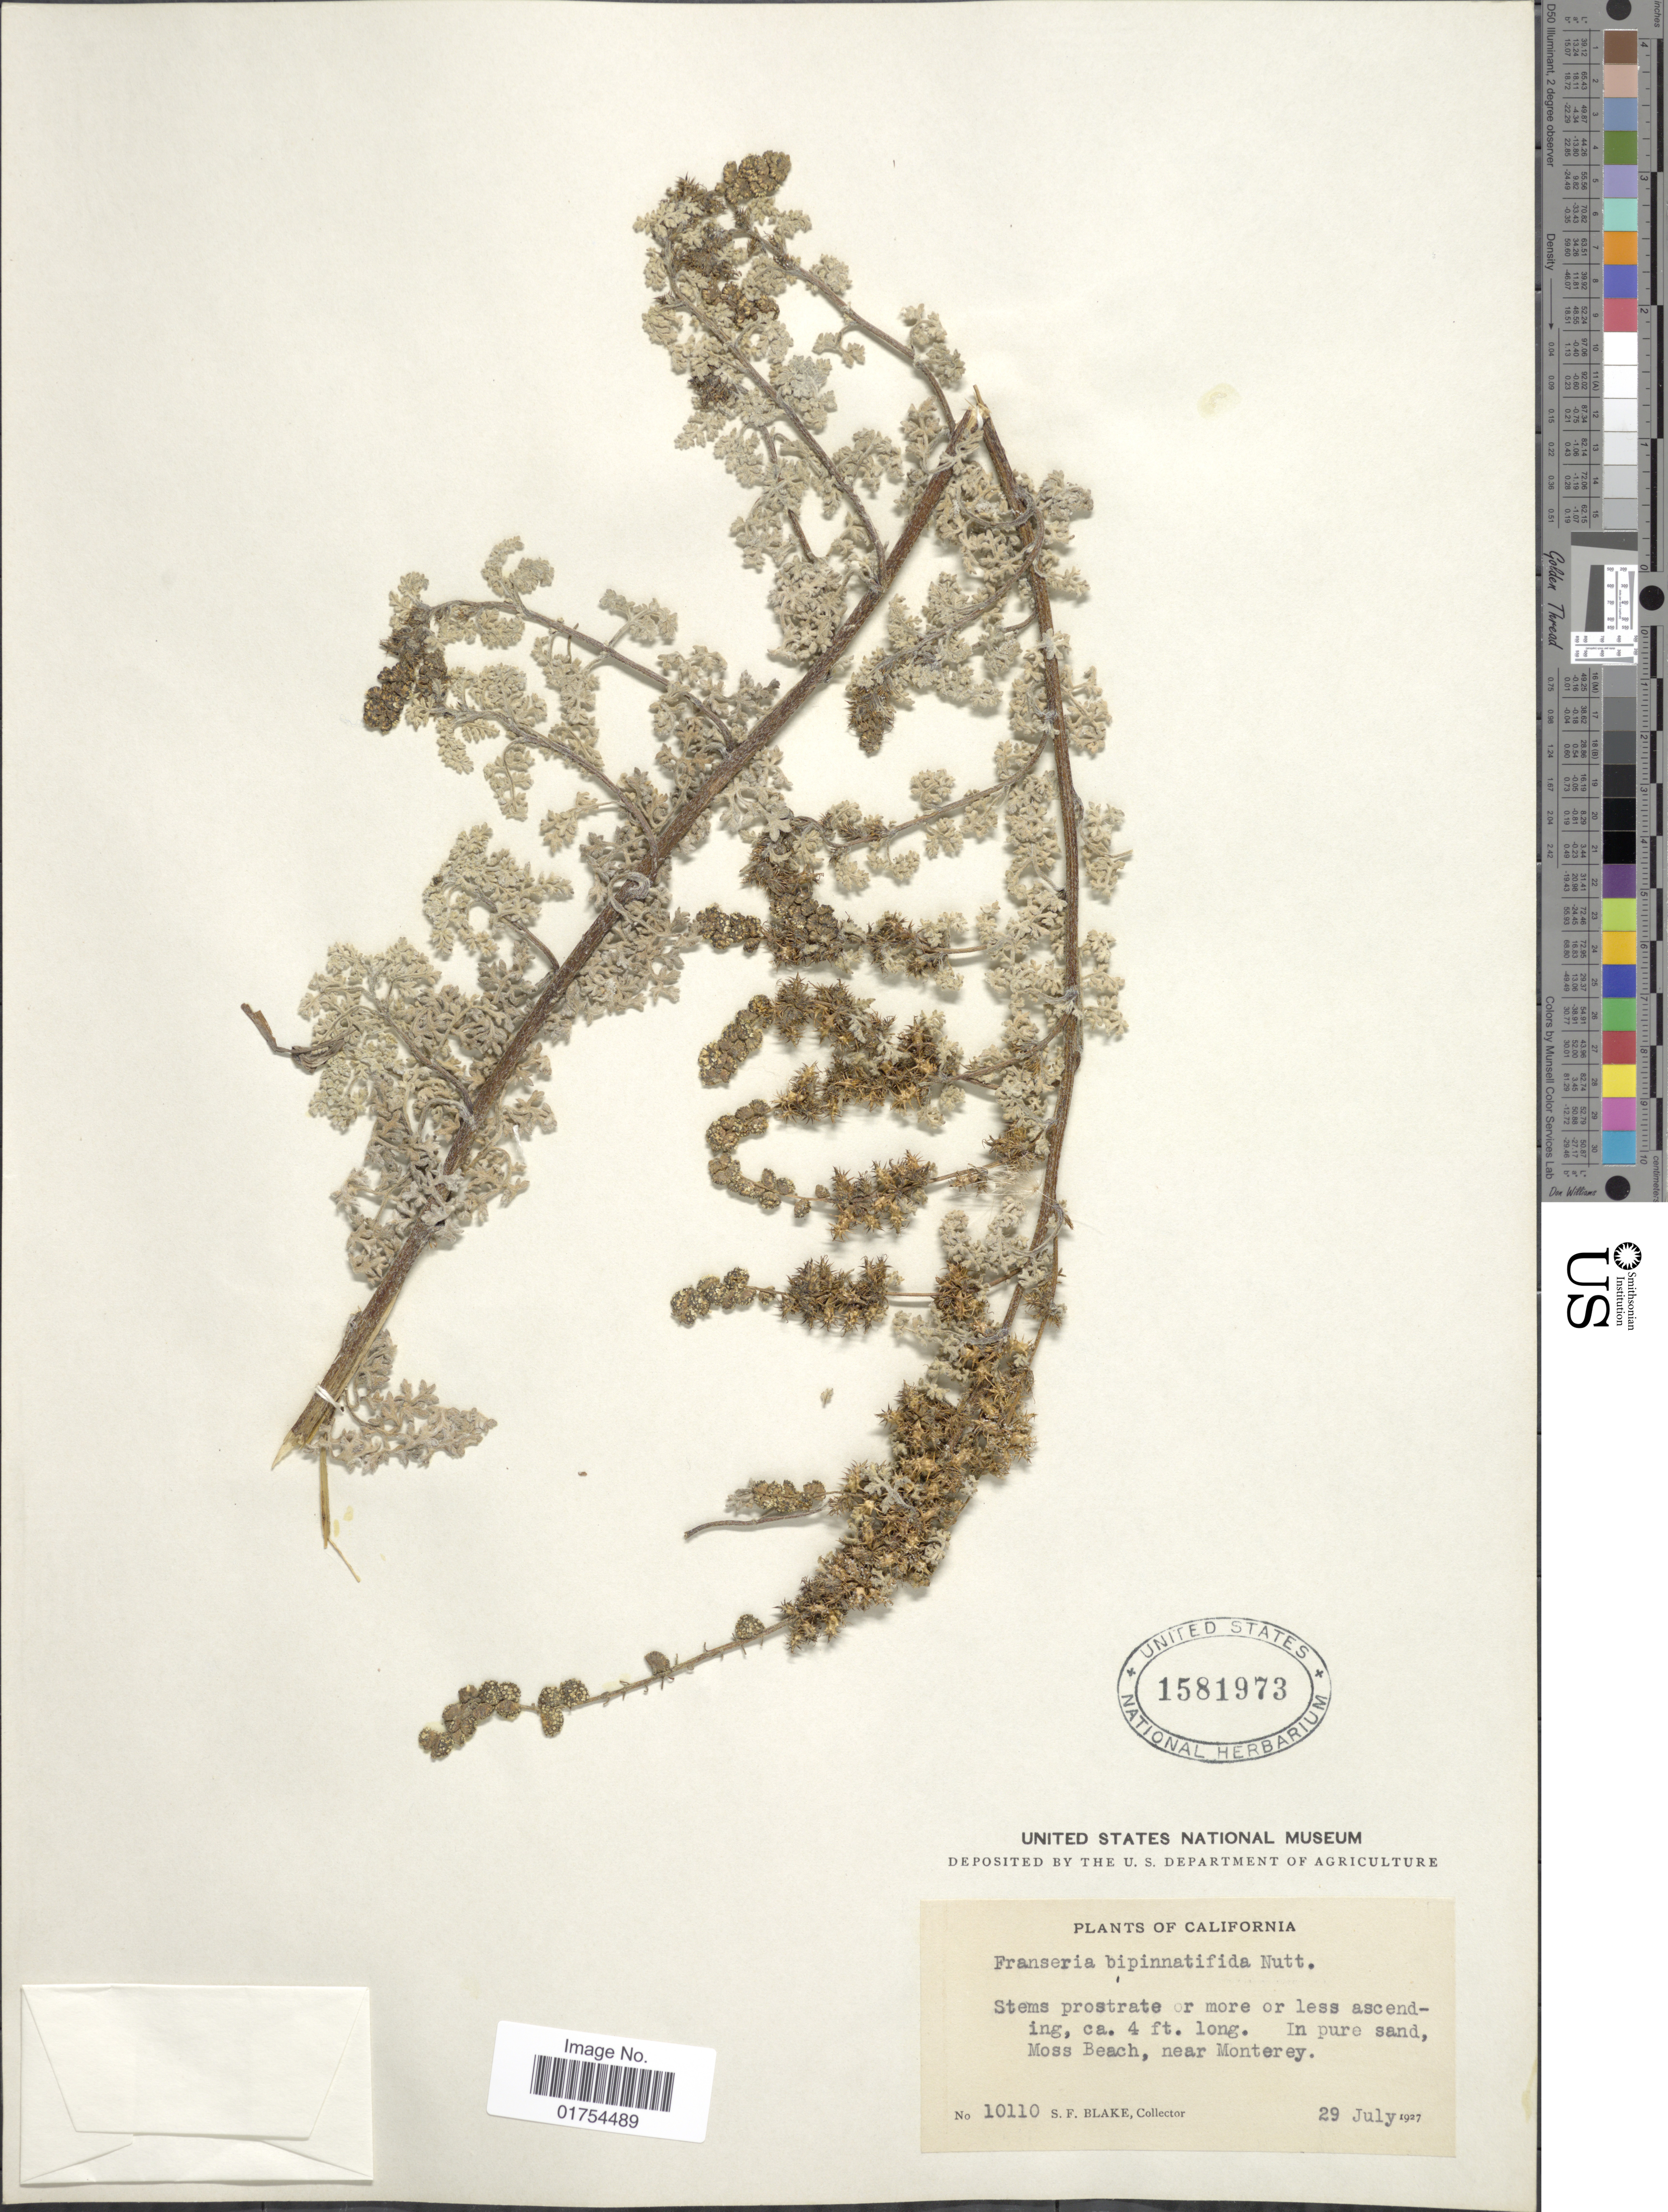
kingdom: Plantae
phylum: Tracheophyta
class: Magnoliopsida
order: Asterales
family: Asteraceae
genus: Franseria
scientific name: Franseria bipinnatifida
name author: (A. Gray) A. Gray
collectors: S. Blake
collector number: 10110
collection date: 1927-07-29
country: United States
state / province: California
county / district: Monterey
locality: Moss Beach, near Monterey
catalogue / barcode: US 1581973